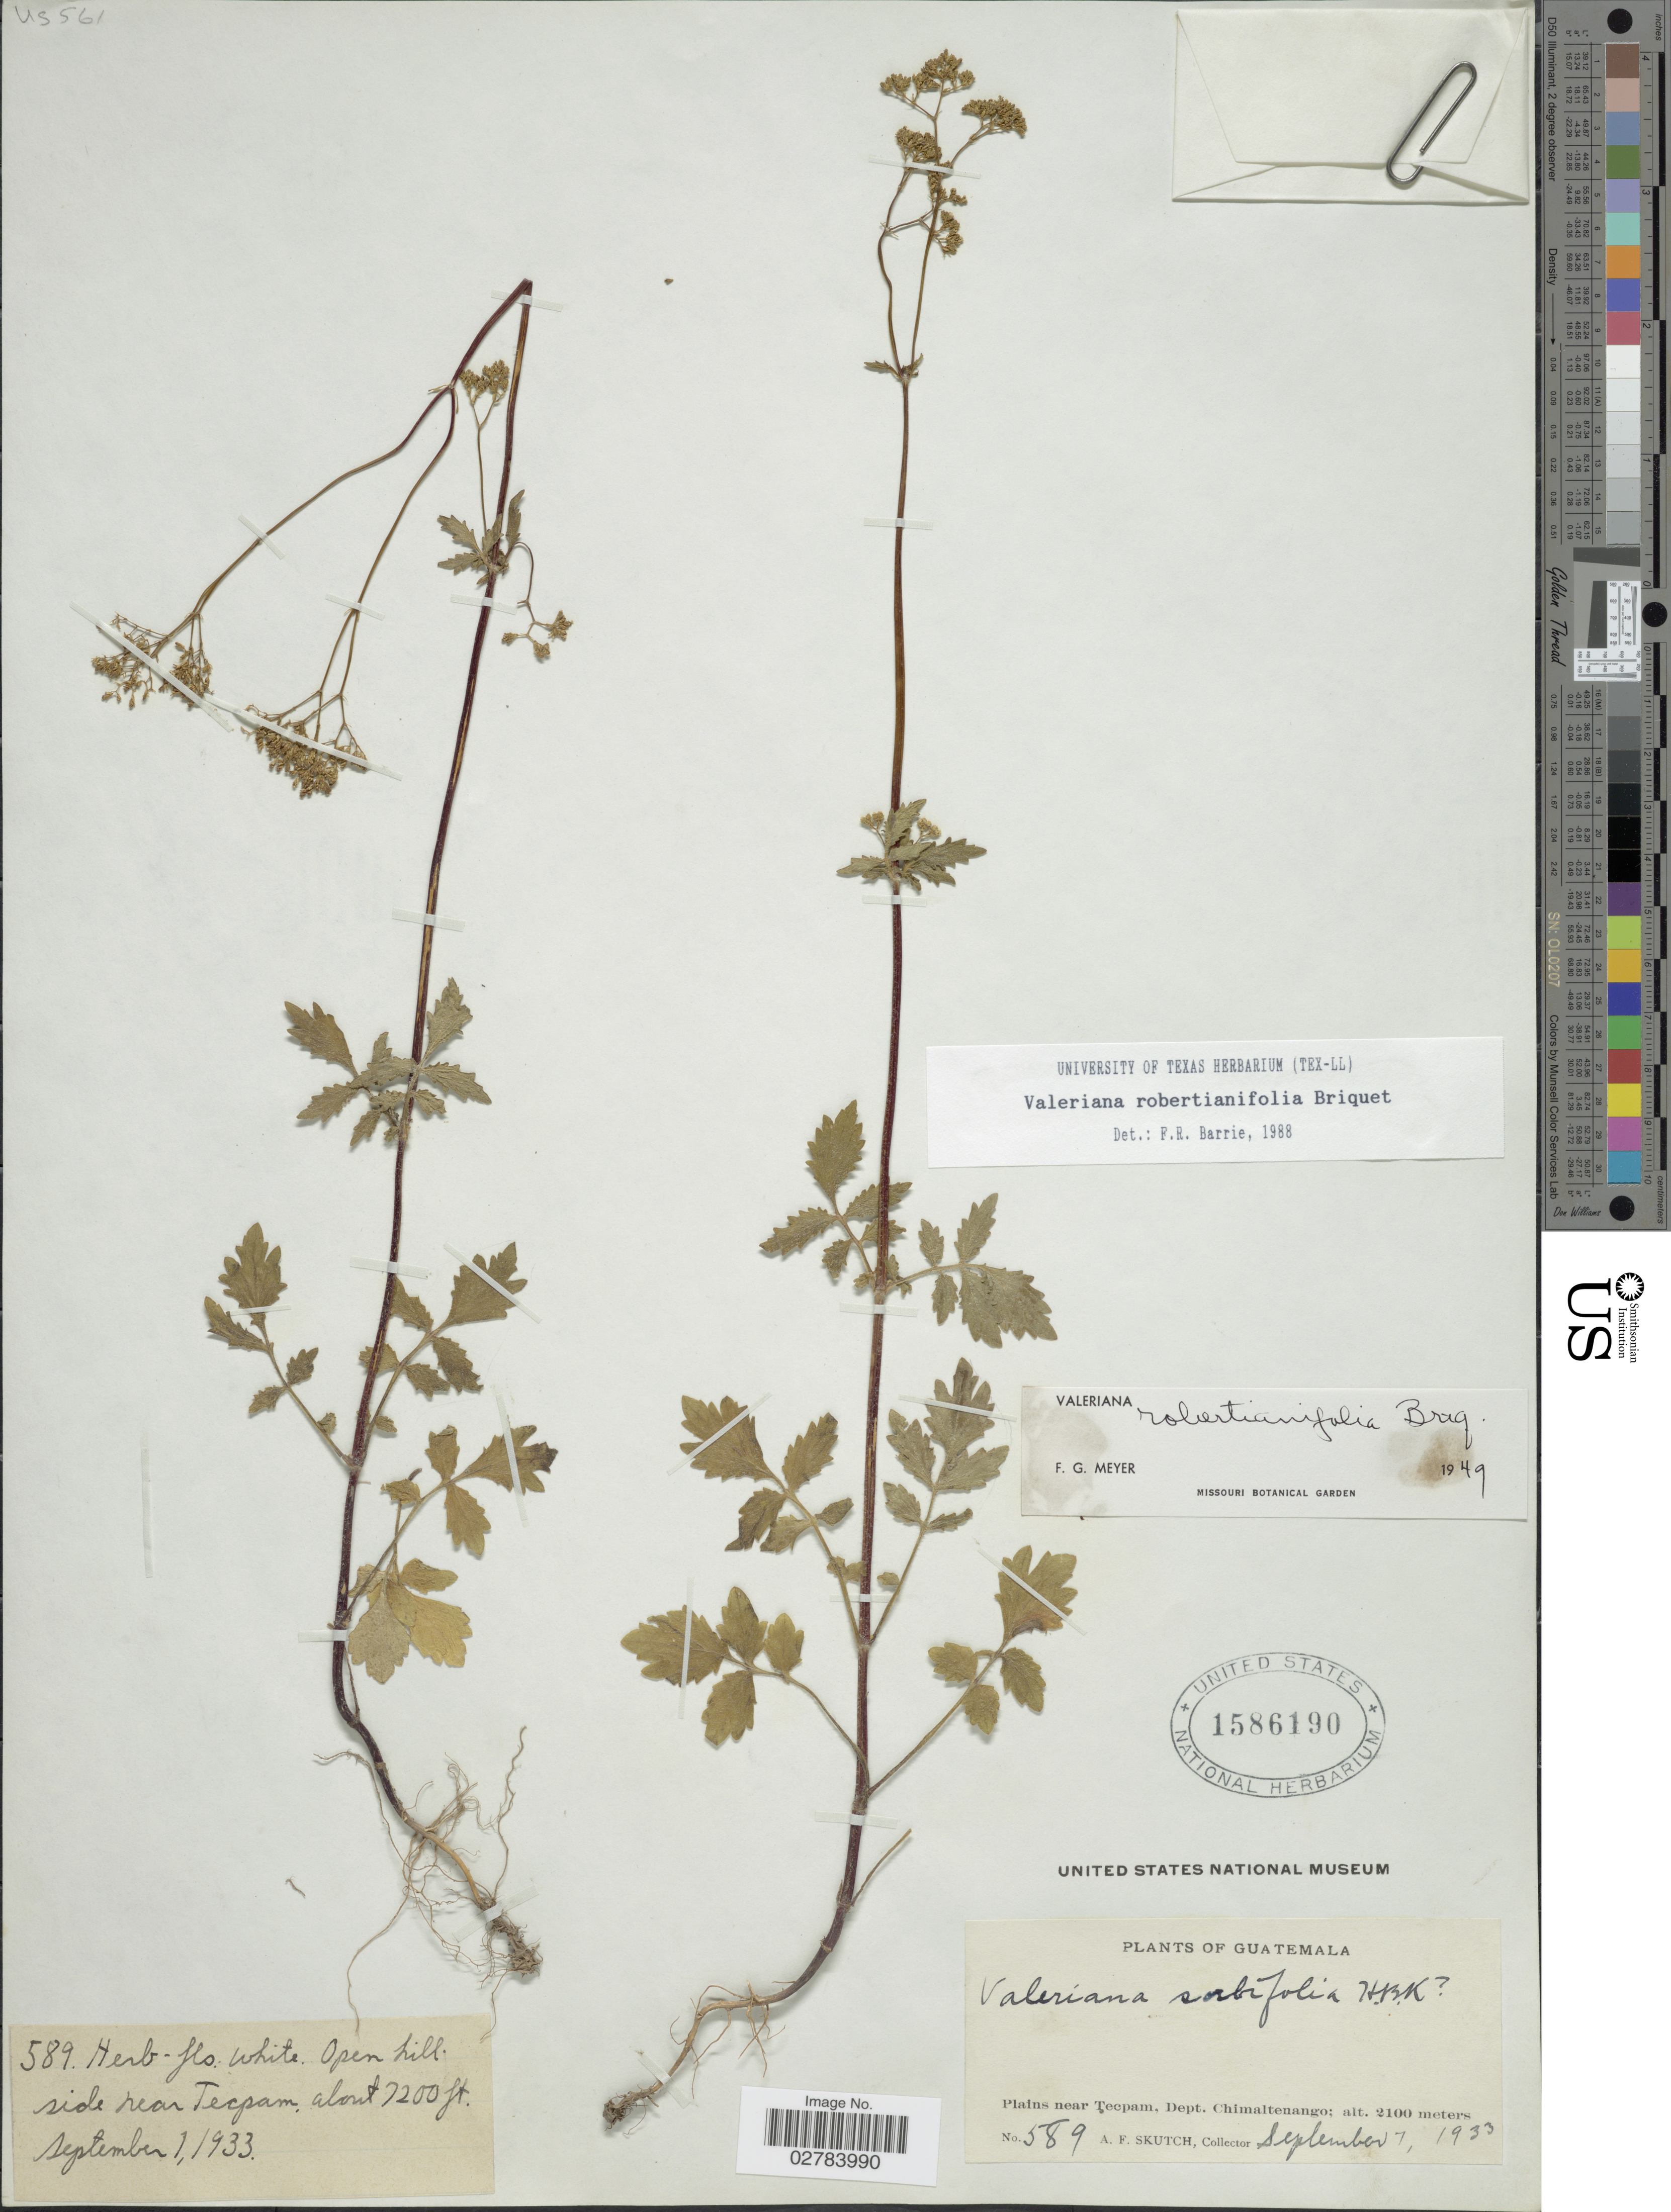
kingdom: Plantae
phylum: Tracheophyta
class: Magnoliopsida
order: Dipsacales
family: Caprifoliaceae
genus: Valeriana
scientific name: Valeriana robertianifolia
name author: Briq.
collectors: A. F. Skutch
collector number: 589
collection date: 1933-09-01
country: Guatemala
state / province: Chimaltenango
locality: Plains near Tecpam, Dept. Chimaltenango.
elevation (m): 2100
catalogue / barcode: US 1586190